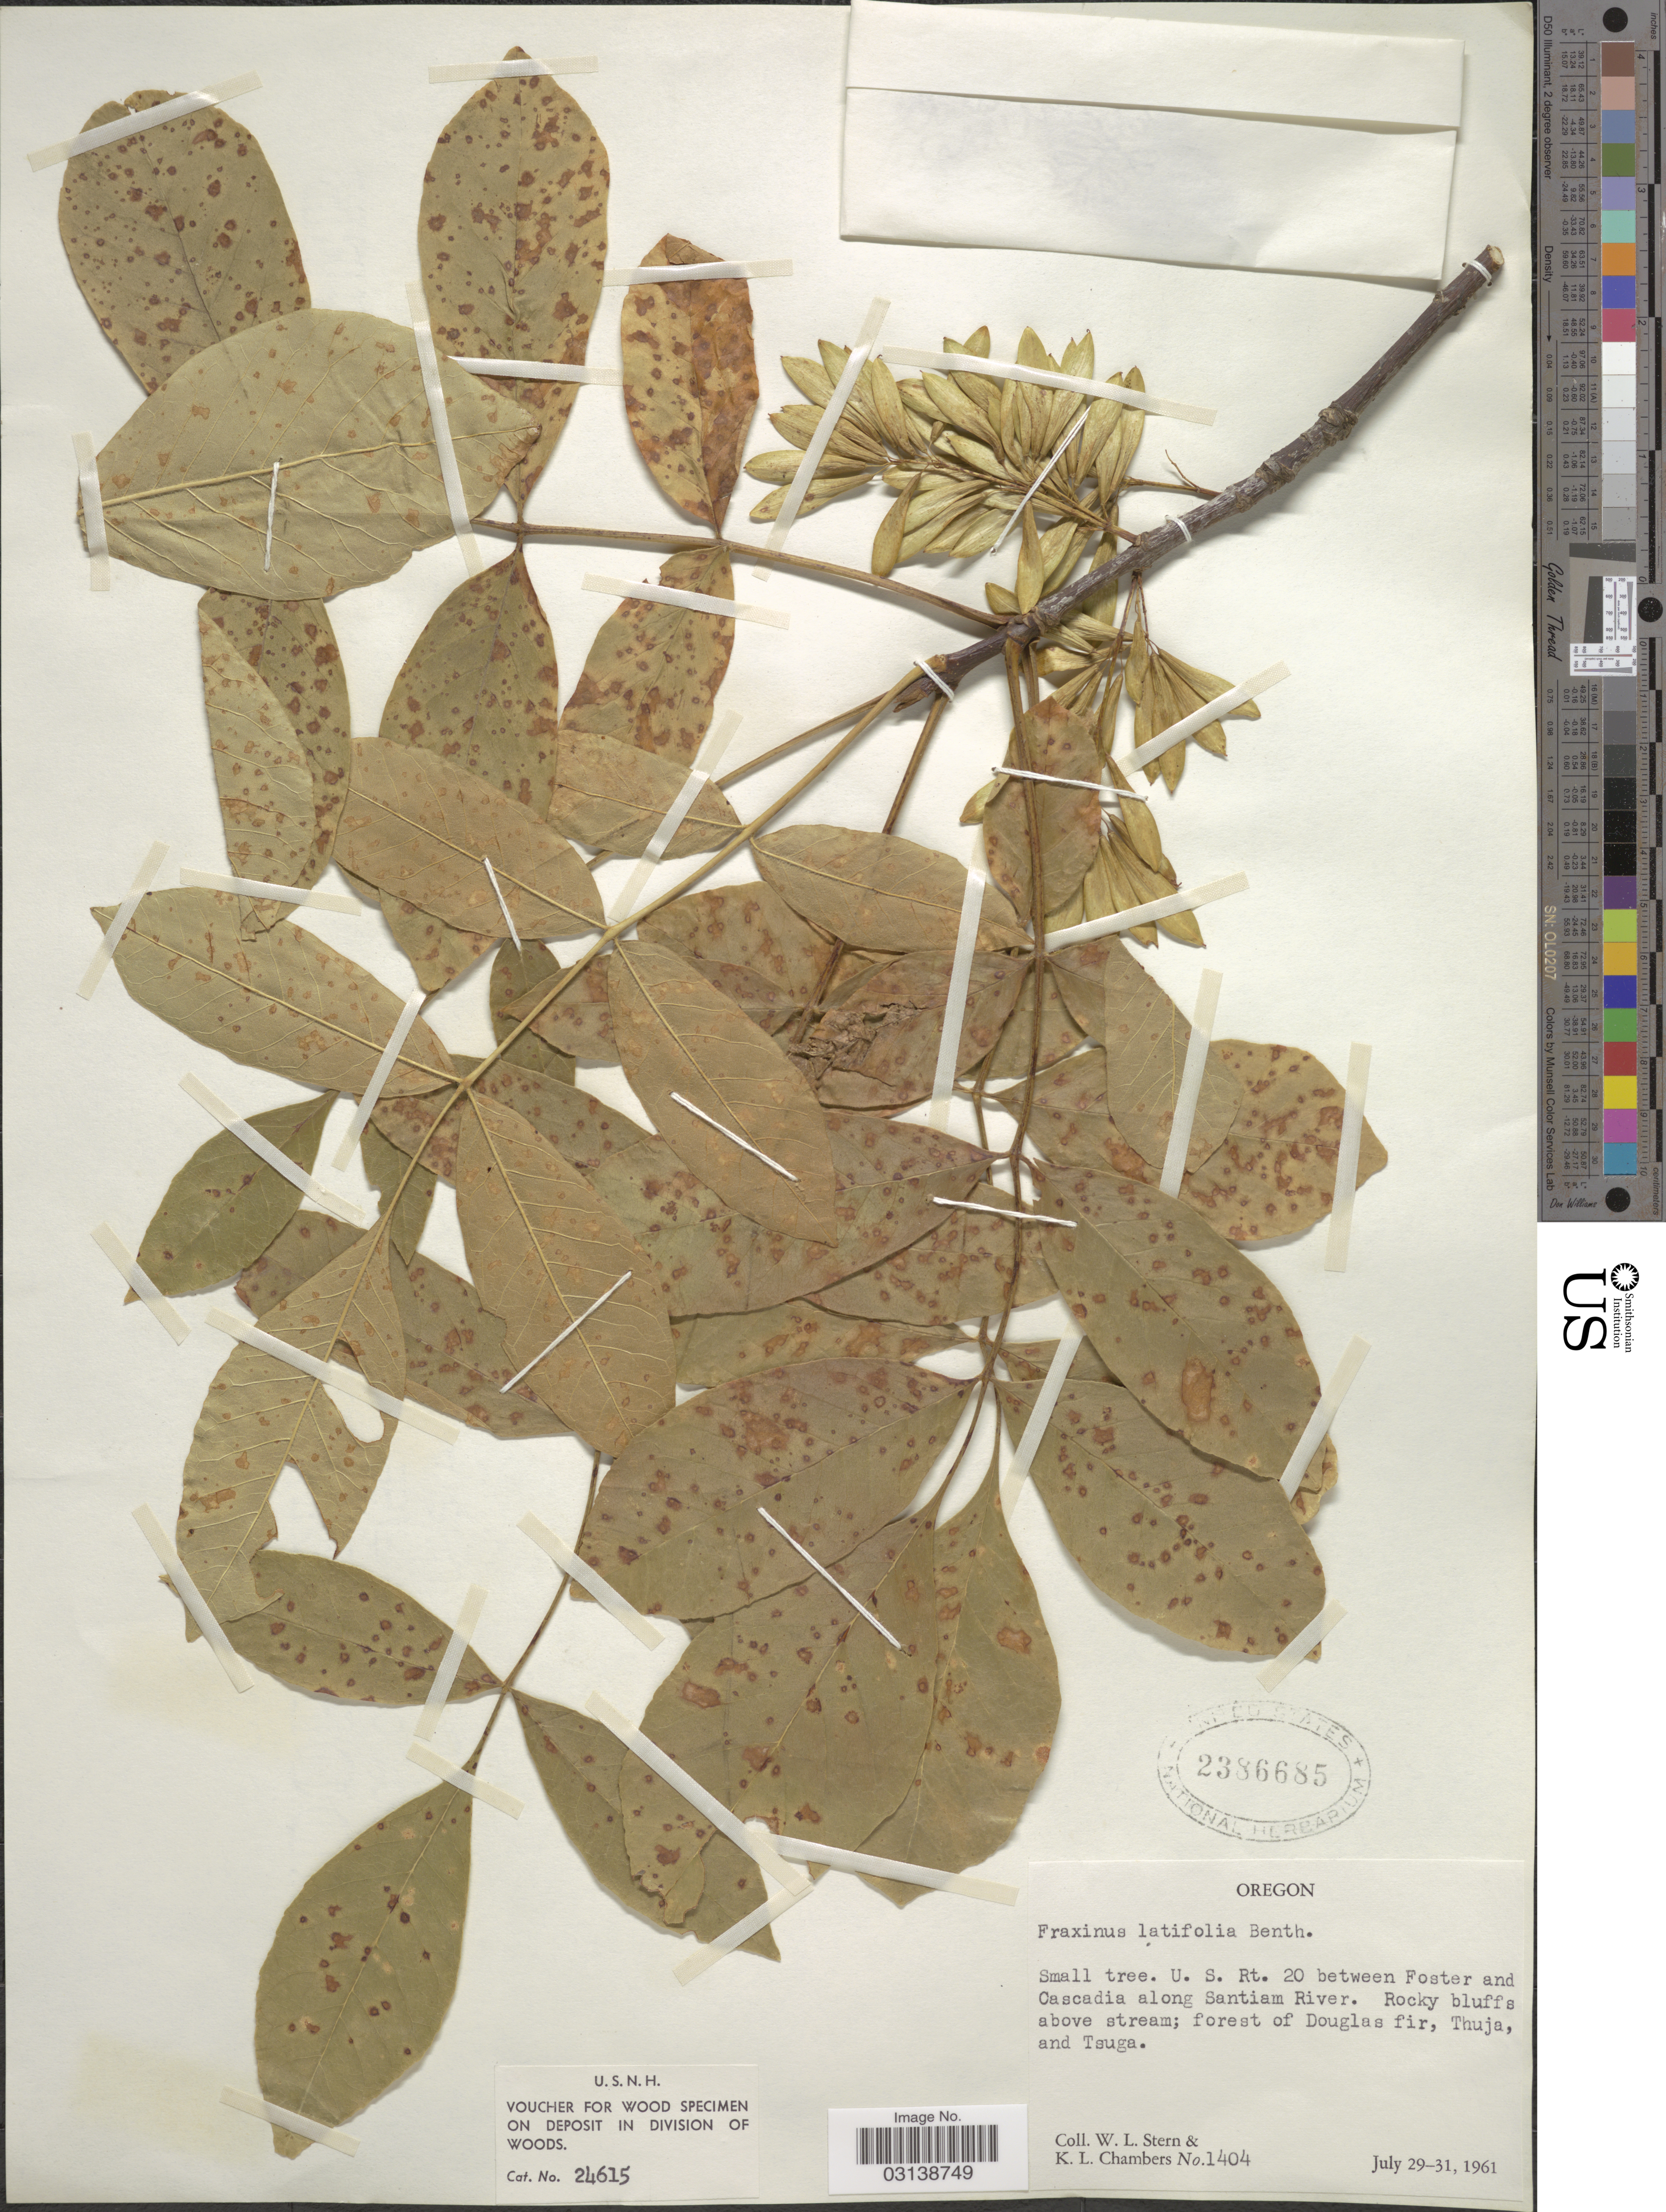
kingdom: Plantae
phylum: Tracheophyta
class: Magnoliopsida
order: Lamiales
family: Oleaceae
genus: Fraxinus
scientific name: Fraxinus latifolia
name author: Benth.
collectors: W. L. Stern & K. Chambers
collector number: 1404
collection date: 1961-07-29/1961-07-31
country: United States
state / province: Oregon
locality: U.S. Rt. 20 between Foster and Cascadia along Santiam River.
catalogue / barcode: US 2386685